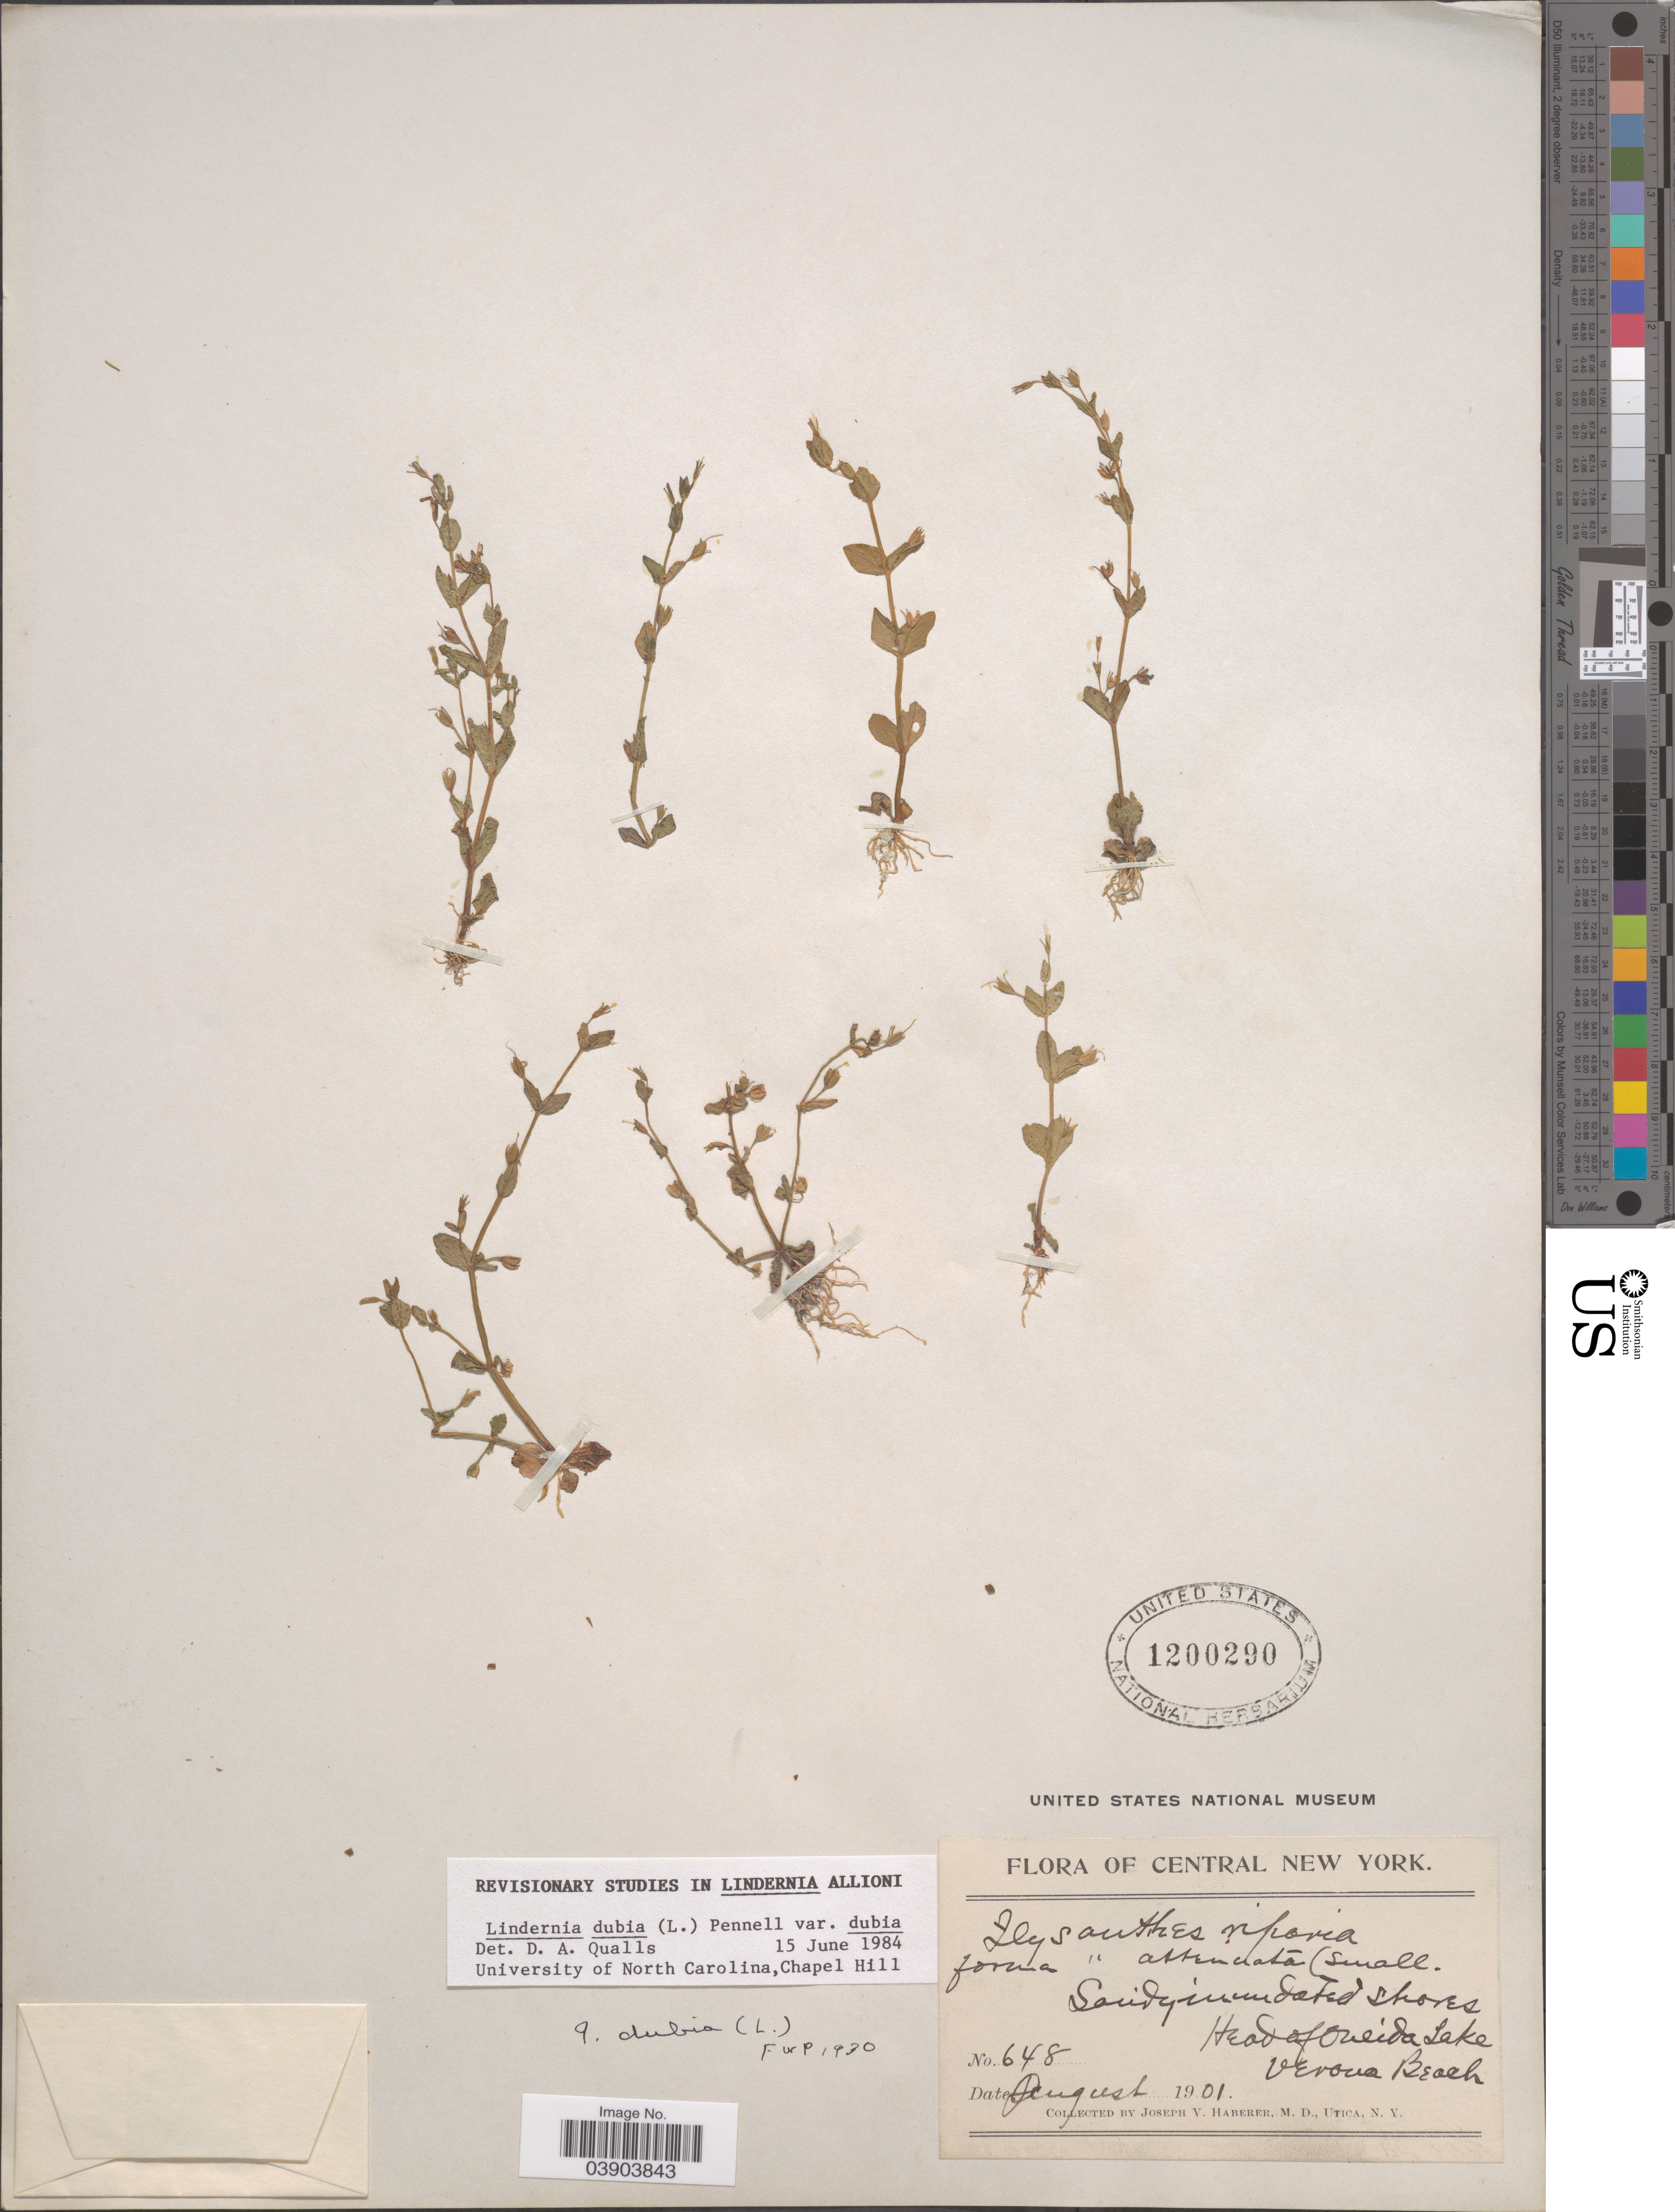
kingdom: Plantae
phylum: Tracheophyta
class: Magnoliopsida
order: Lamiales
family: Linderniaceae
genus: Lindernia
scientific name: Lindernia dubia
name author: (L.) Pennell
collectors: J. V. Haberer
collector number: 648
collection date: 1901-08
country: United States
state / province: New York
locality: Central New York. Head of Oneida Lake, Verova Beach.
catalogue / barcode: US 1200290